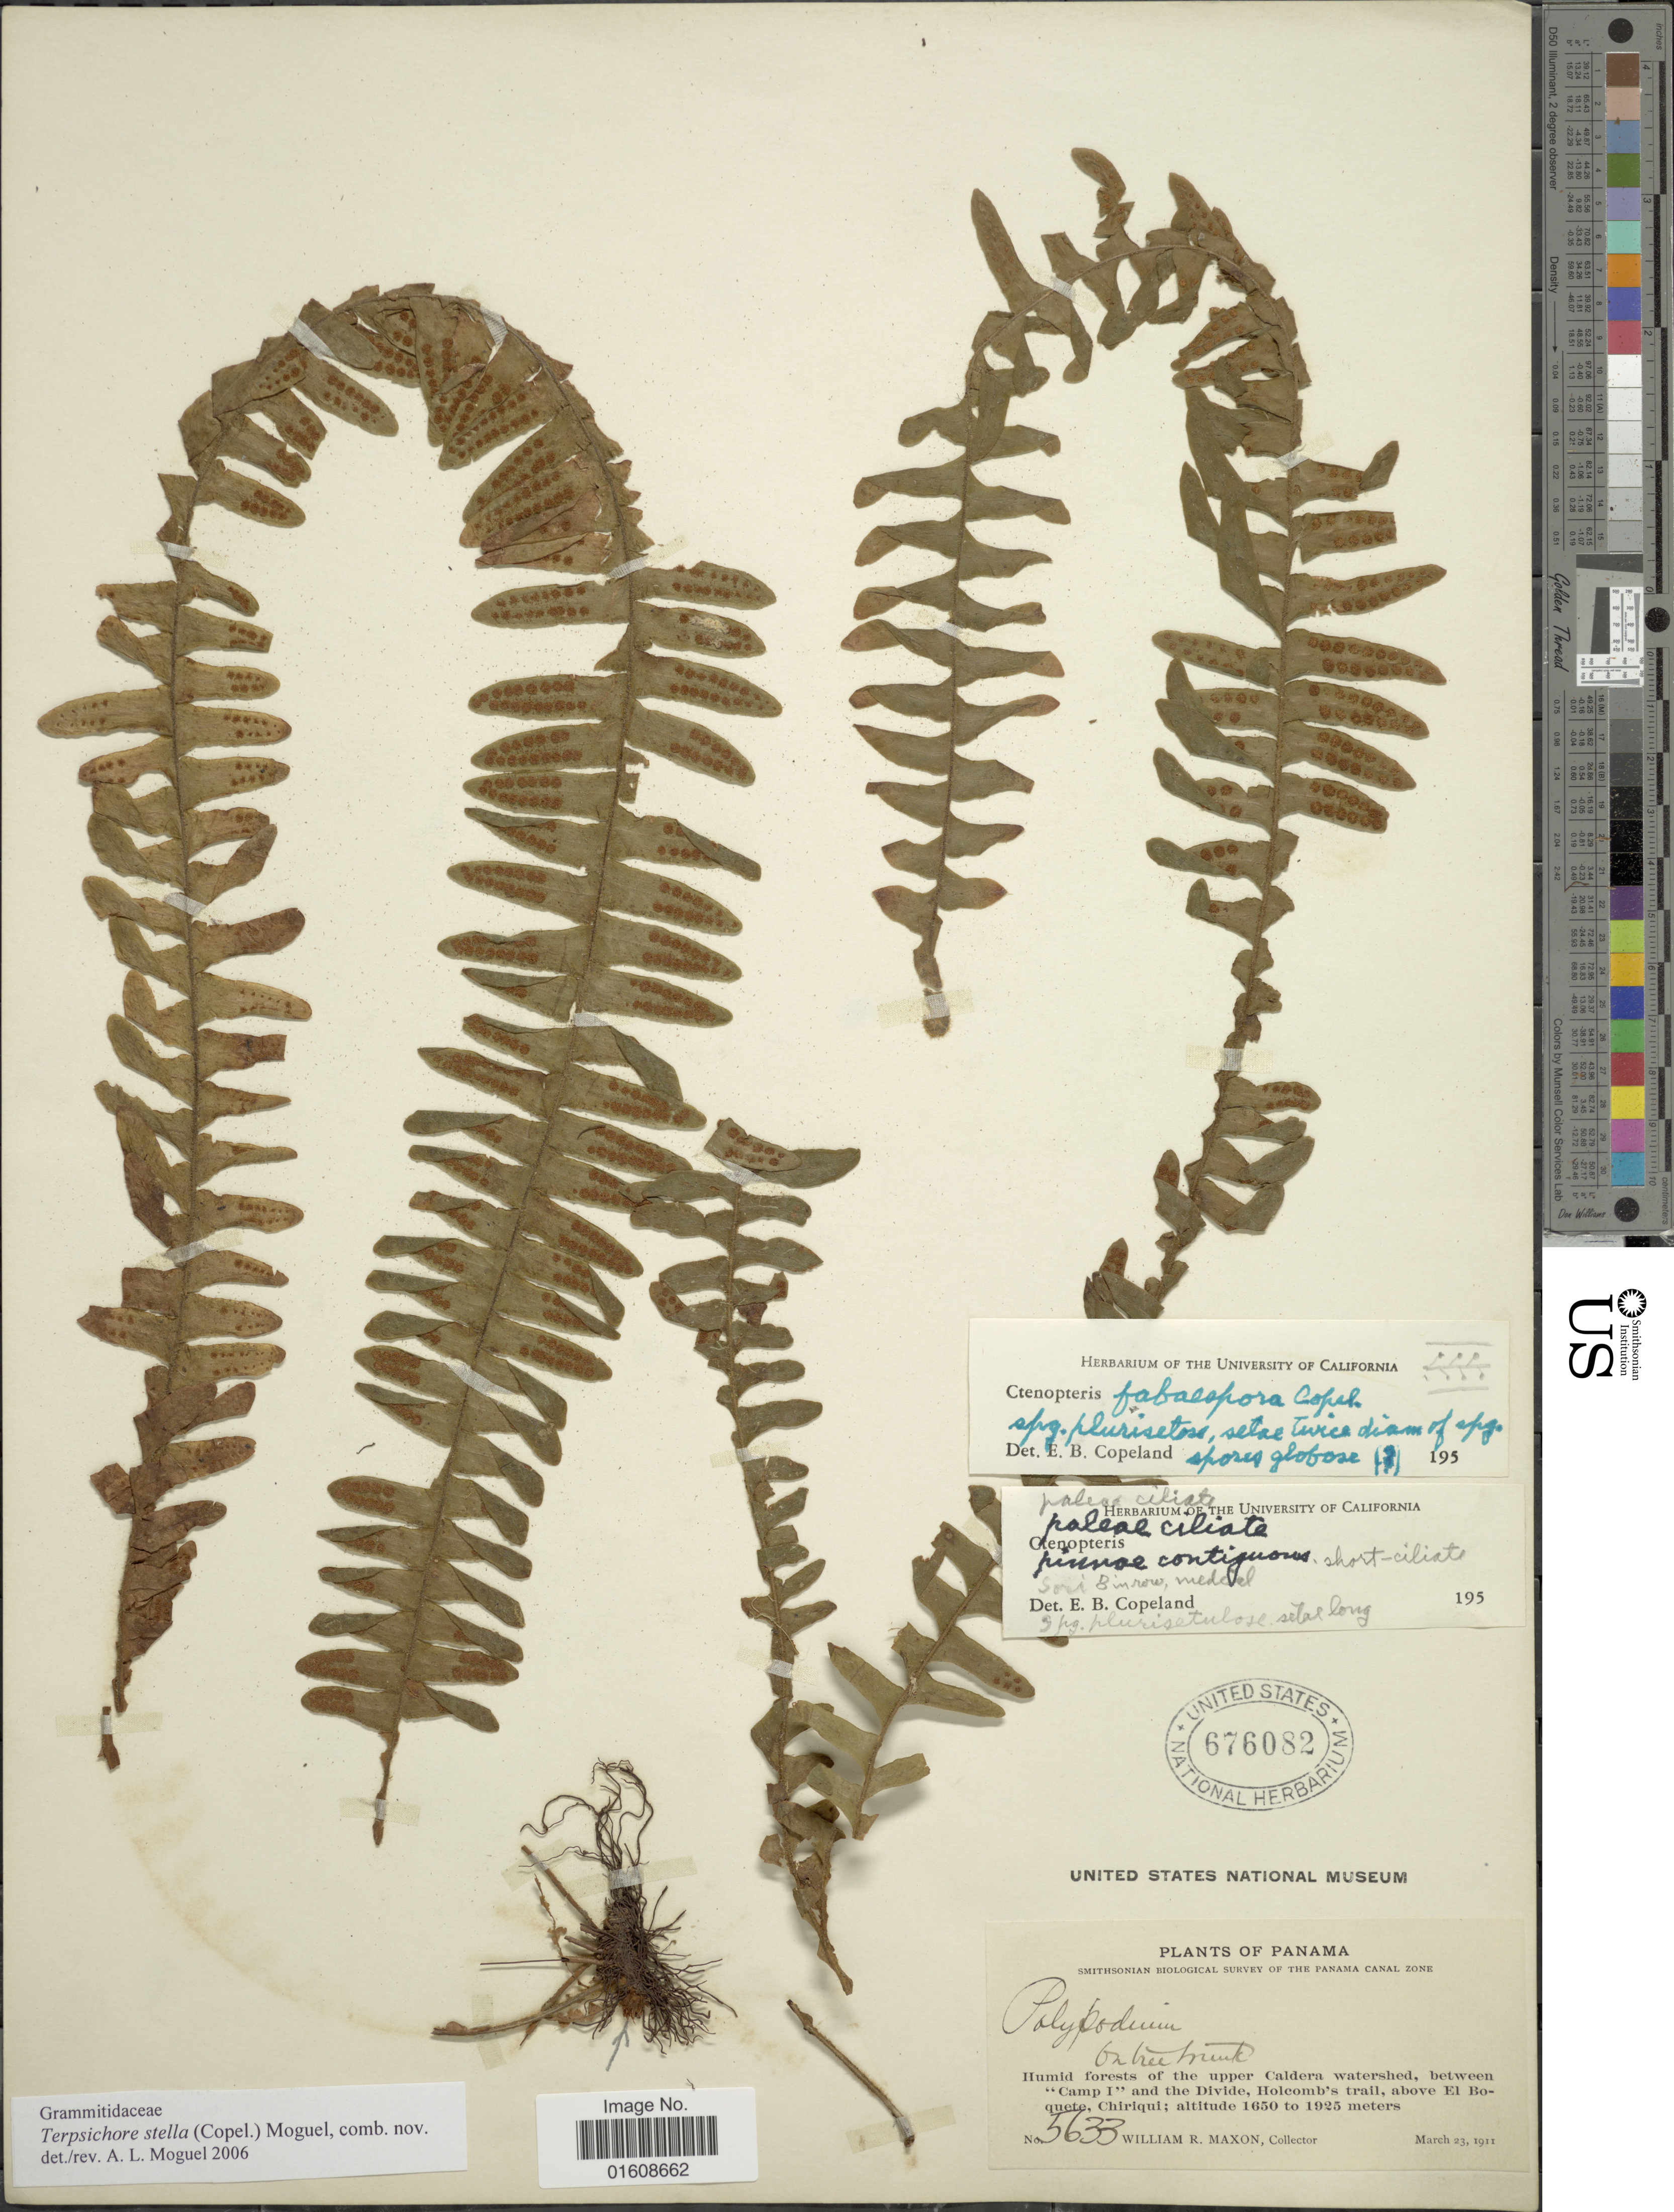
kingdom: Plantae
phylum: Tracheophyta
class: Polypodiopsida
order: Polypodiales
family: Polypodiaceae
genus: Alansmia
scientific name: Alansmia stella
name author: (Copel.) Moguel & M. Kessler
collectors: W. R. Maxon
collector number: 5633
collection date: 1911-03-23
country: Panama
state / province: Chiriqui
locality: Panama Canal Zone. Humid forests of the upper Caldera watershed, between "Camp 1" and the Divide, Holcomb's trail, above El Boquete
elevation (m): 1650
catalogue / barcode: US 676082